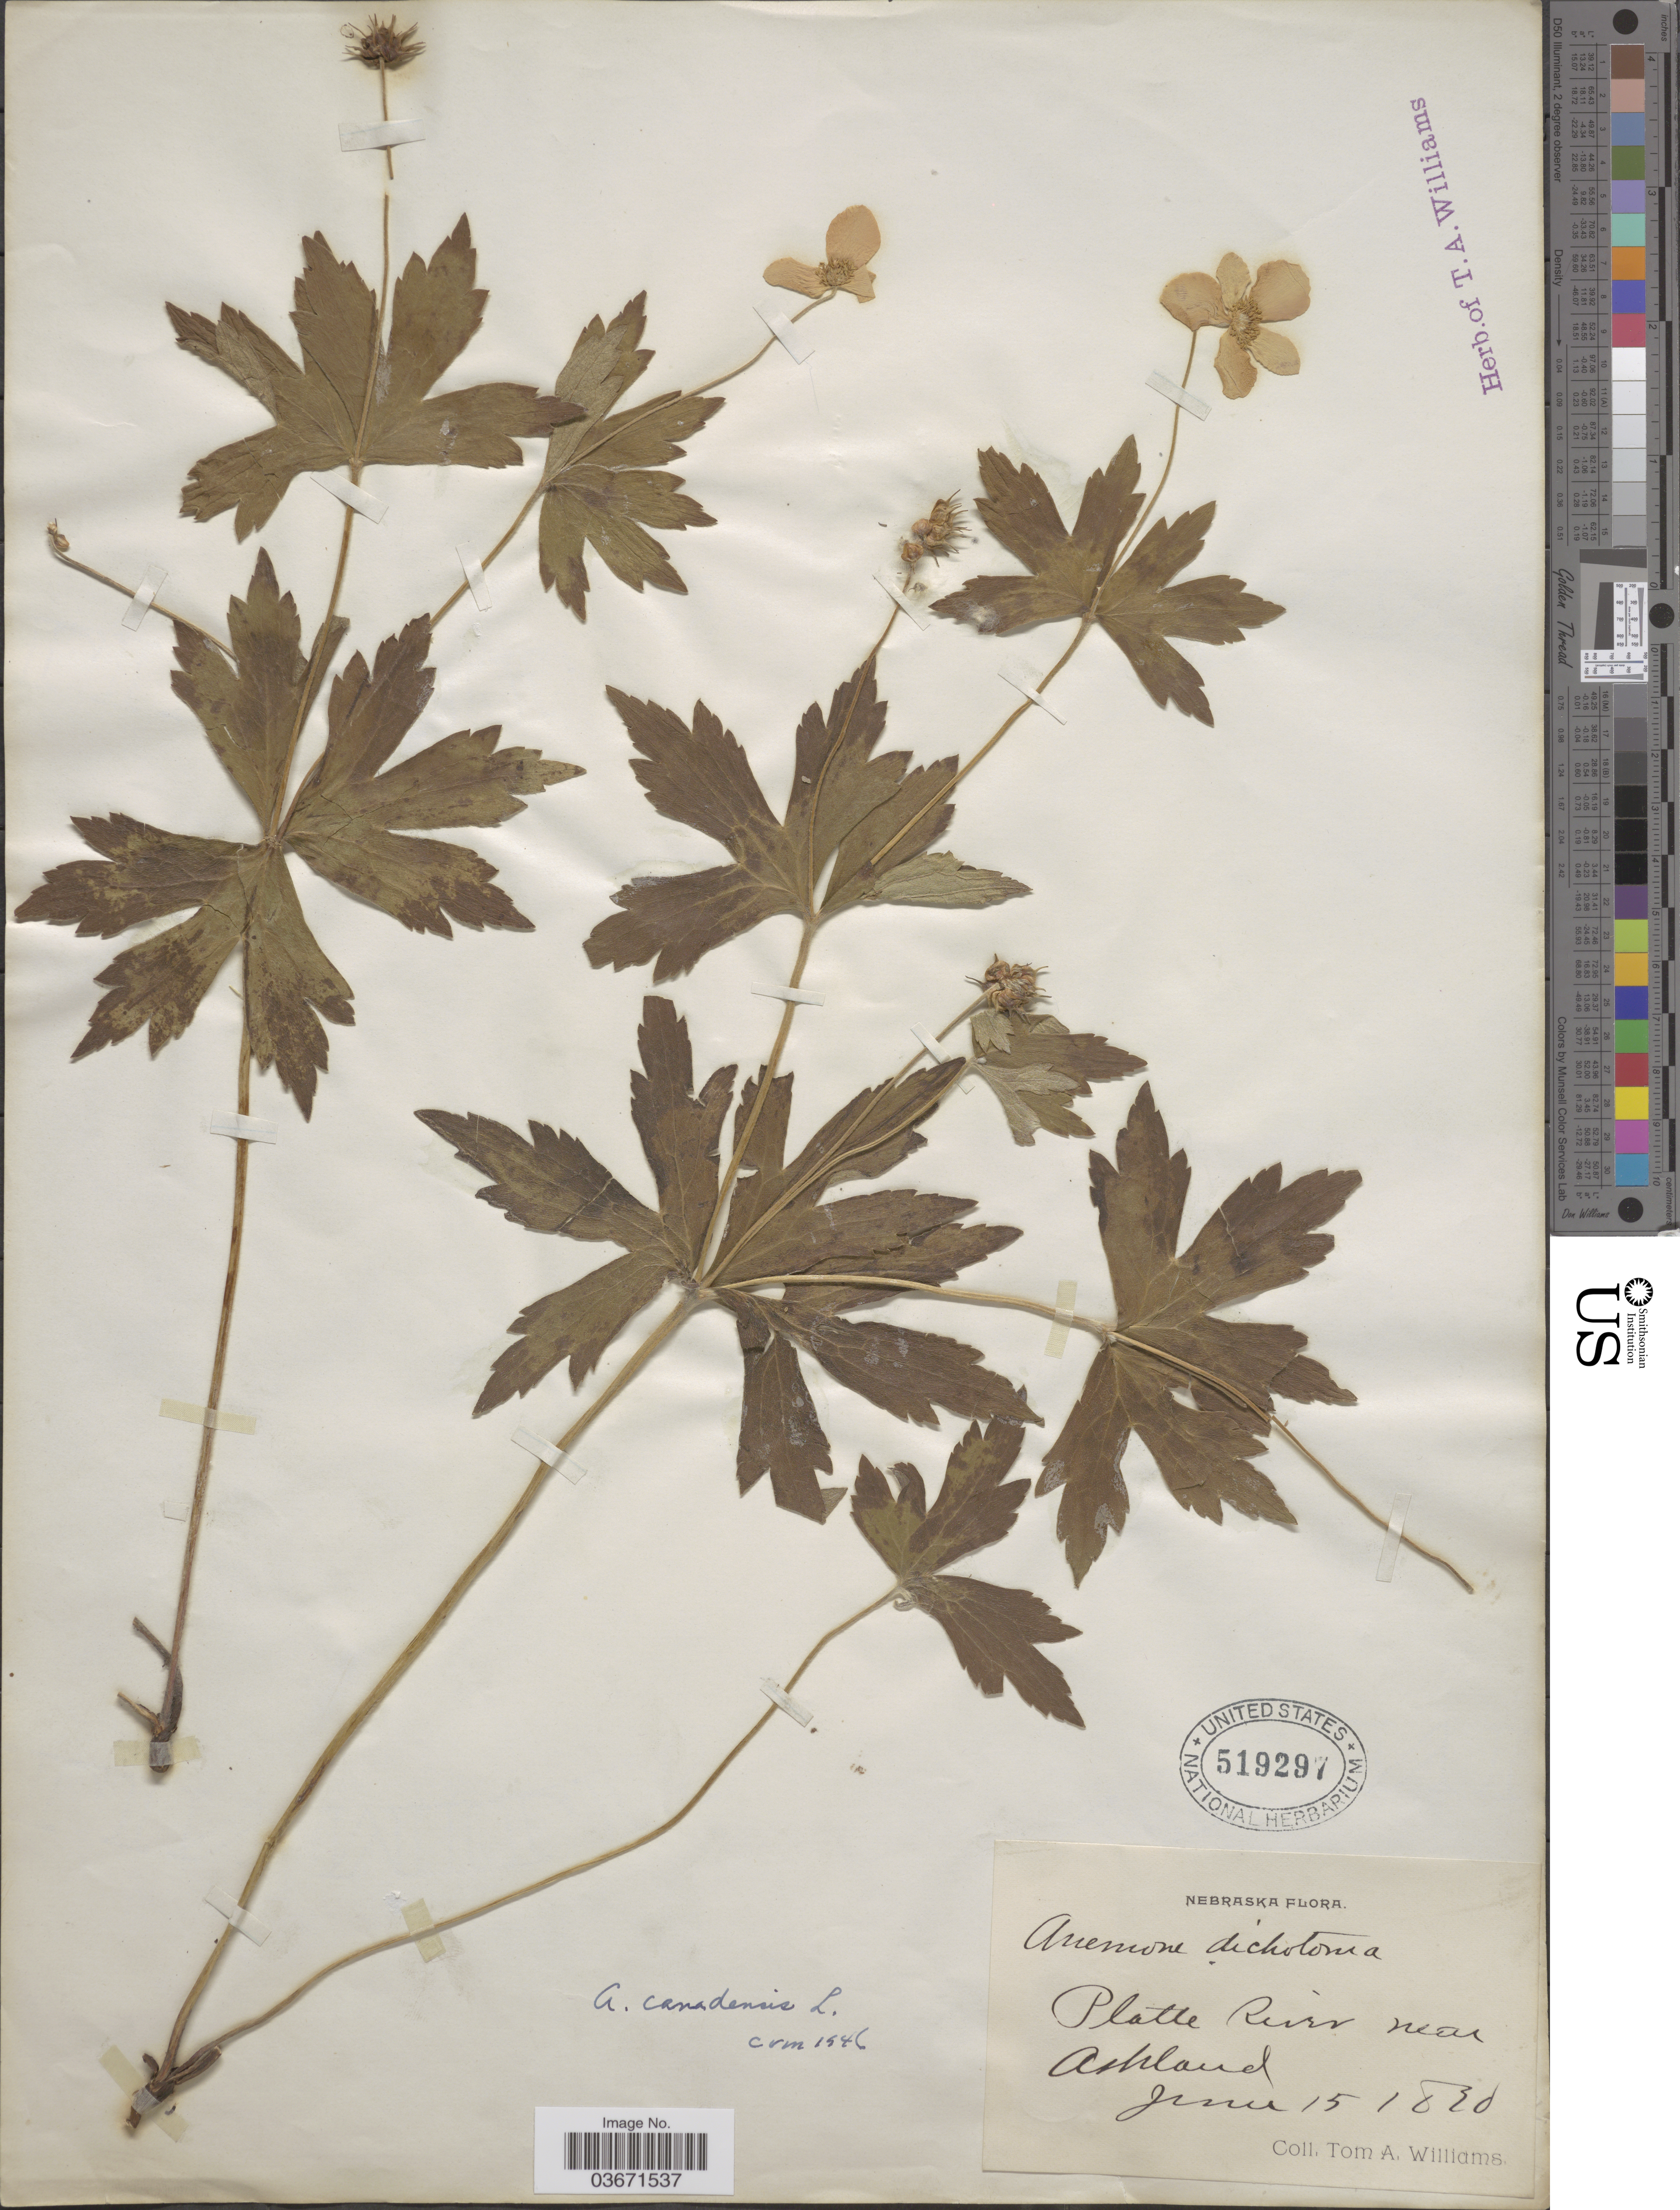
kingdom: Plantae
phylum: Tracheophyta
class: Magnoliopsida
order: Ranunculales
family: Ranunculaceae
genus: Anemone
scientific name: Anemone canadensis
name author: L.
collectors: T. Williams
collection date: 1890-06-15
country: United States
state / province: Nebraska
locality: Platte River near Ashland.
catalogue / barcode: US 519297